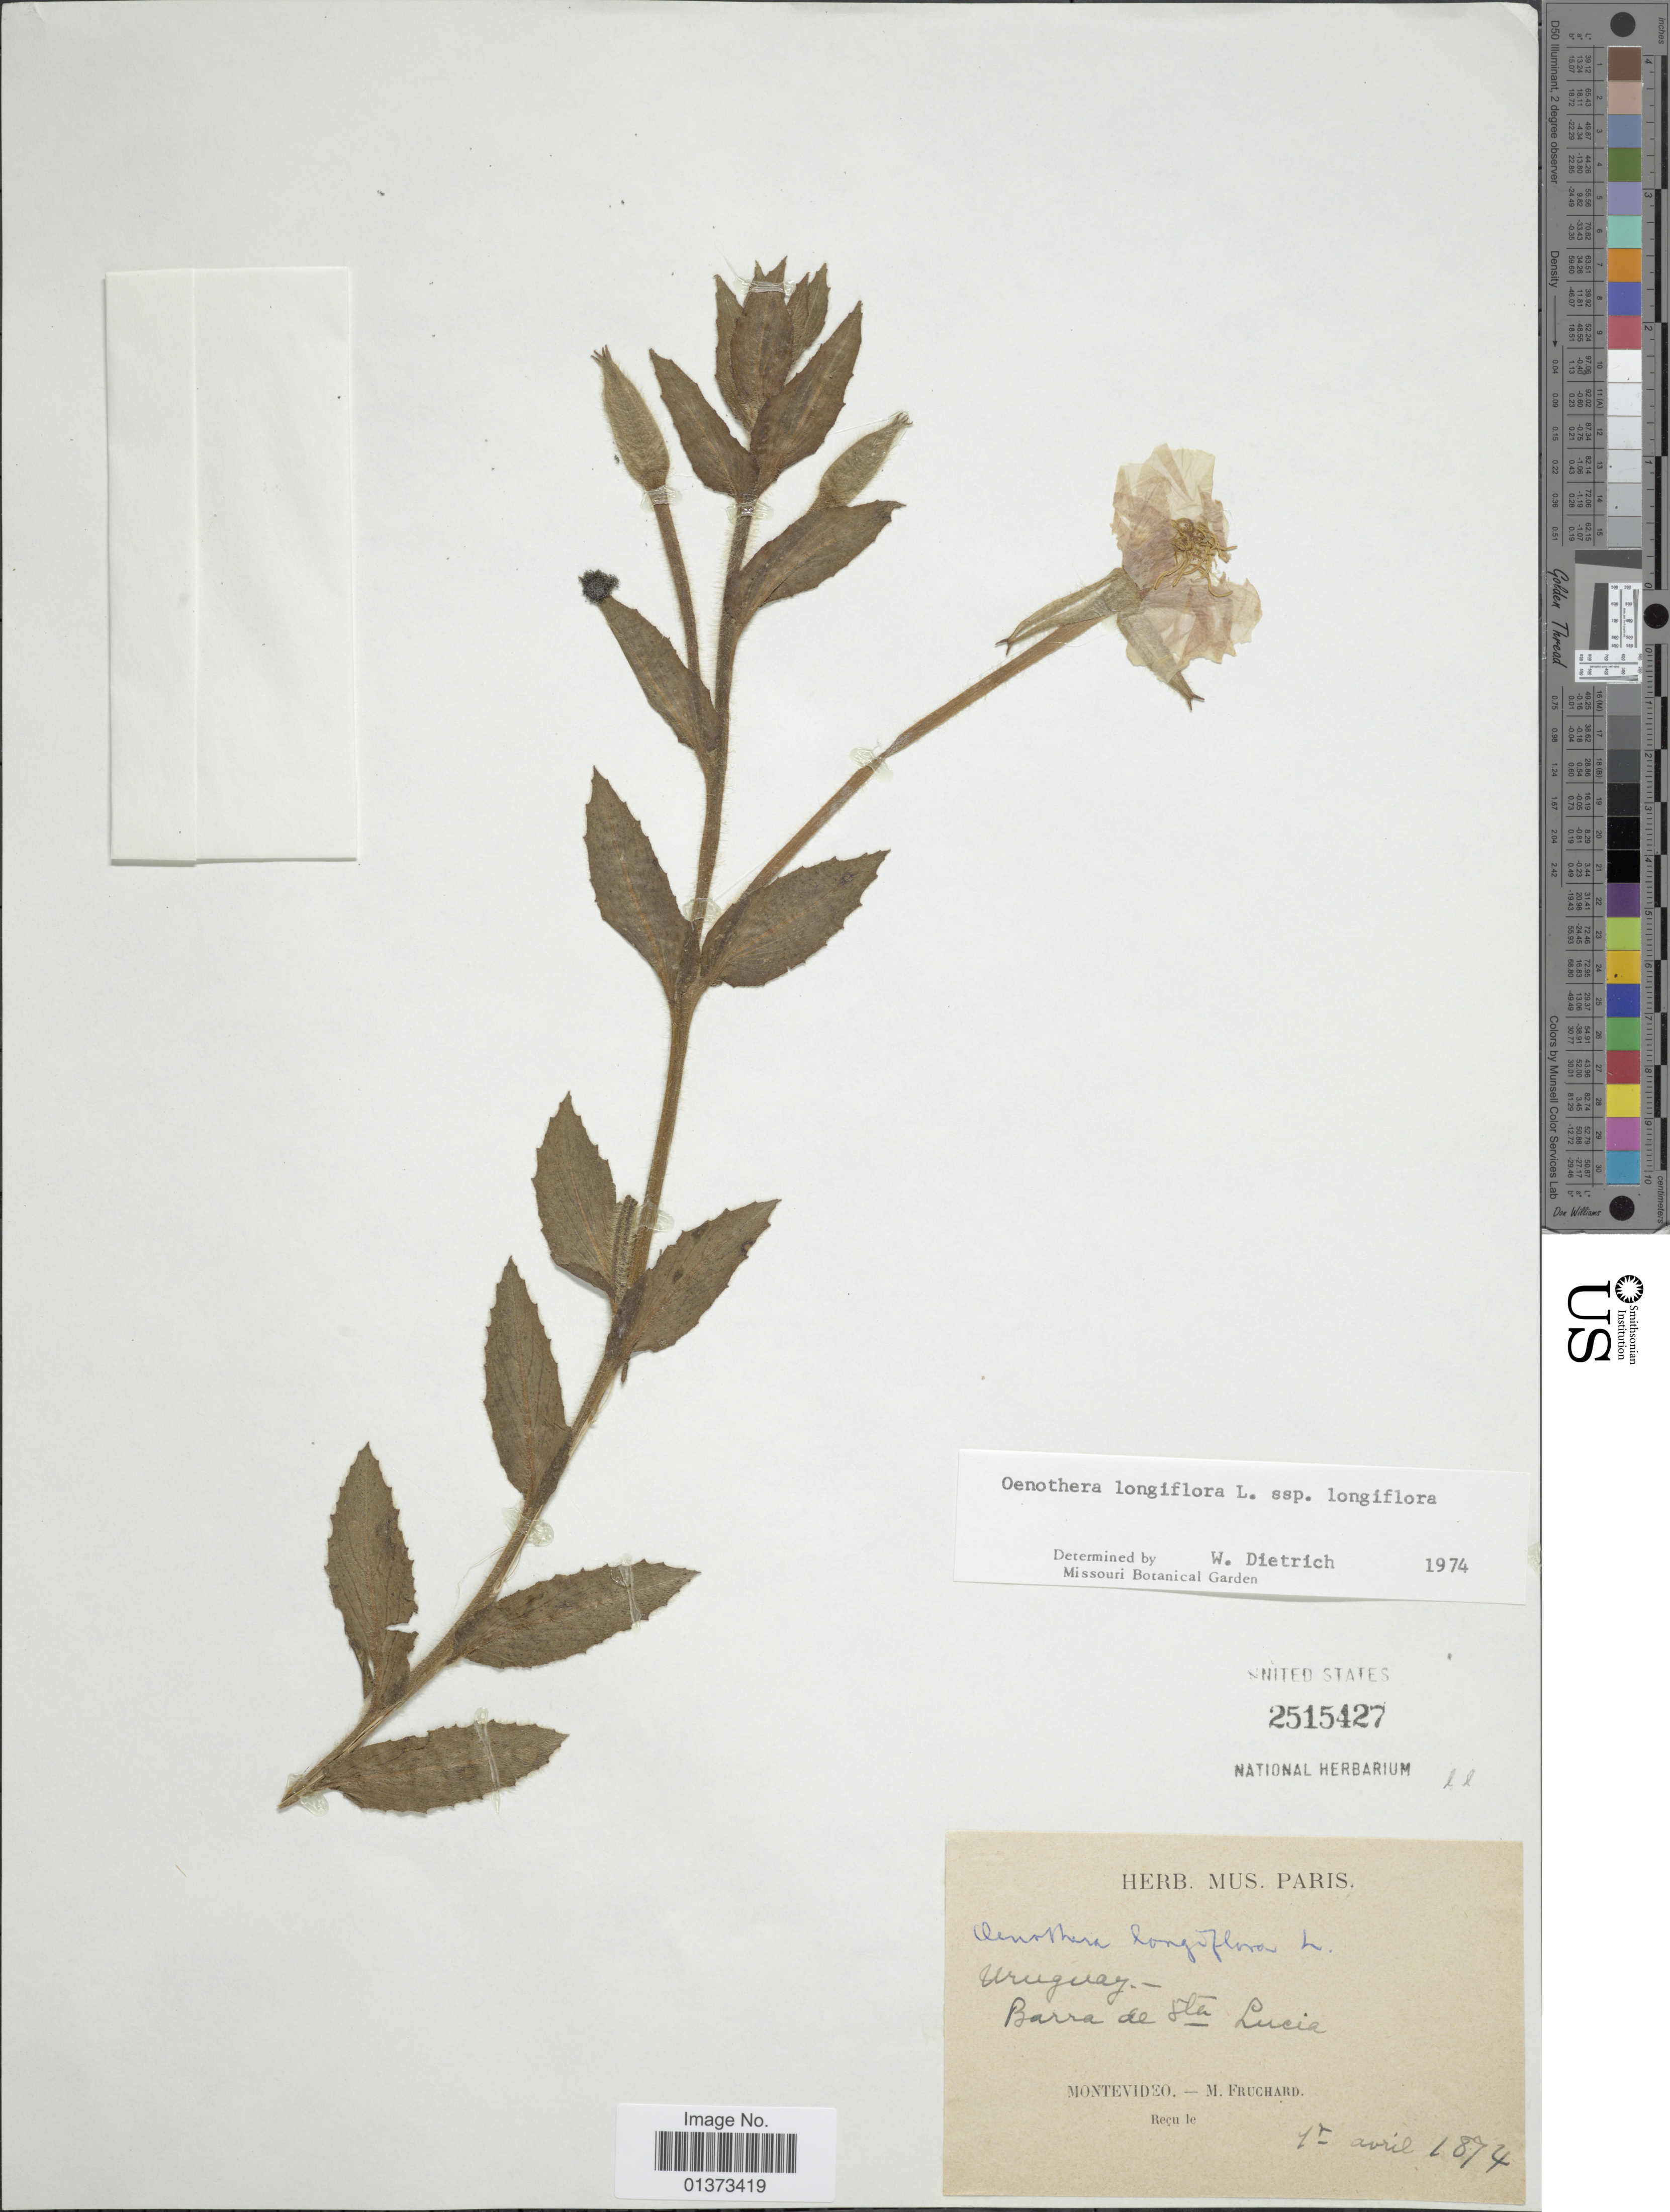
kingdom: Plantae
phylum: Tracheophyta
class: Magnoliopsida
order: Myrtales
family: Onagraceae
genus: Oenothera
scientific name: Oenothera longiflora subsp. longiflora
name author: L.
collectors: M. Fruchard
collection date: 1874-04-01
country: Uruguay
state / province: Montevideo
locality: Barra de Sta Lucia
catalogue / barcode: US 2515427